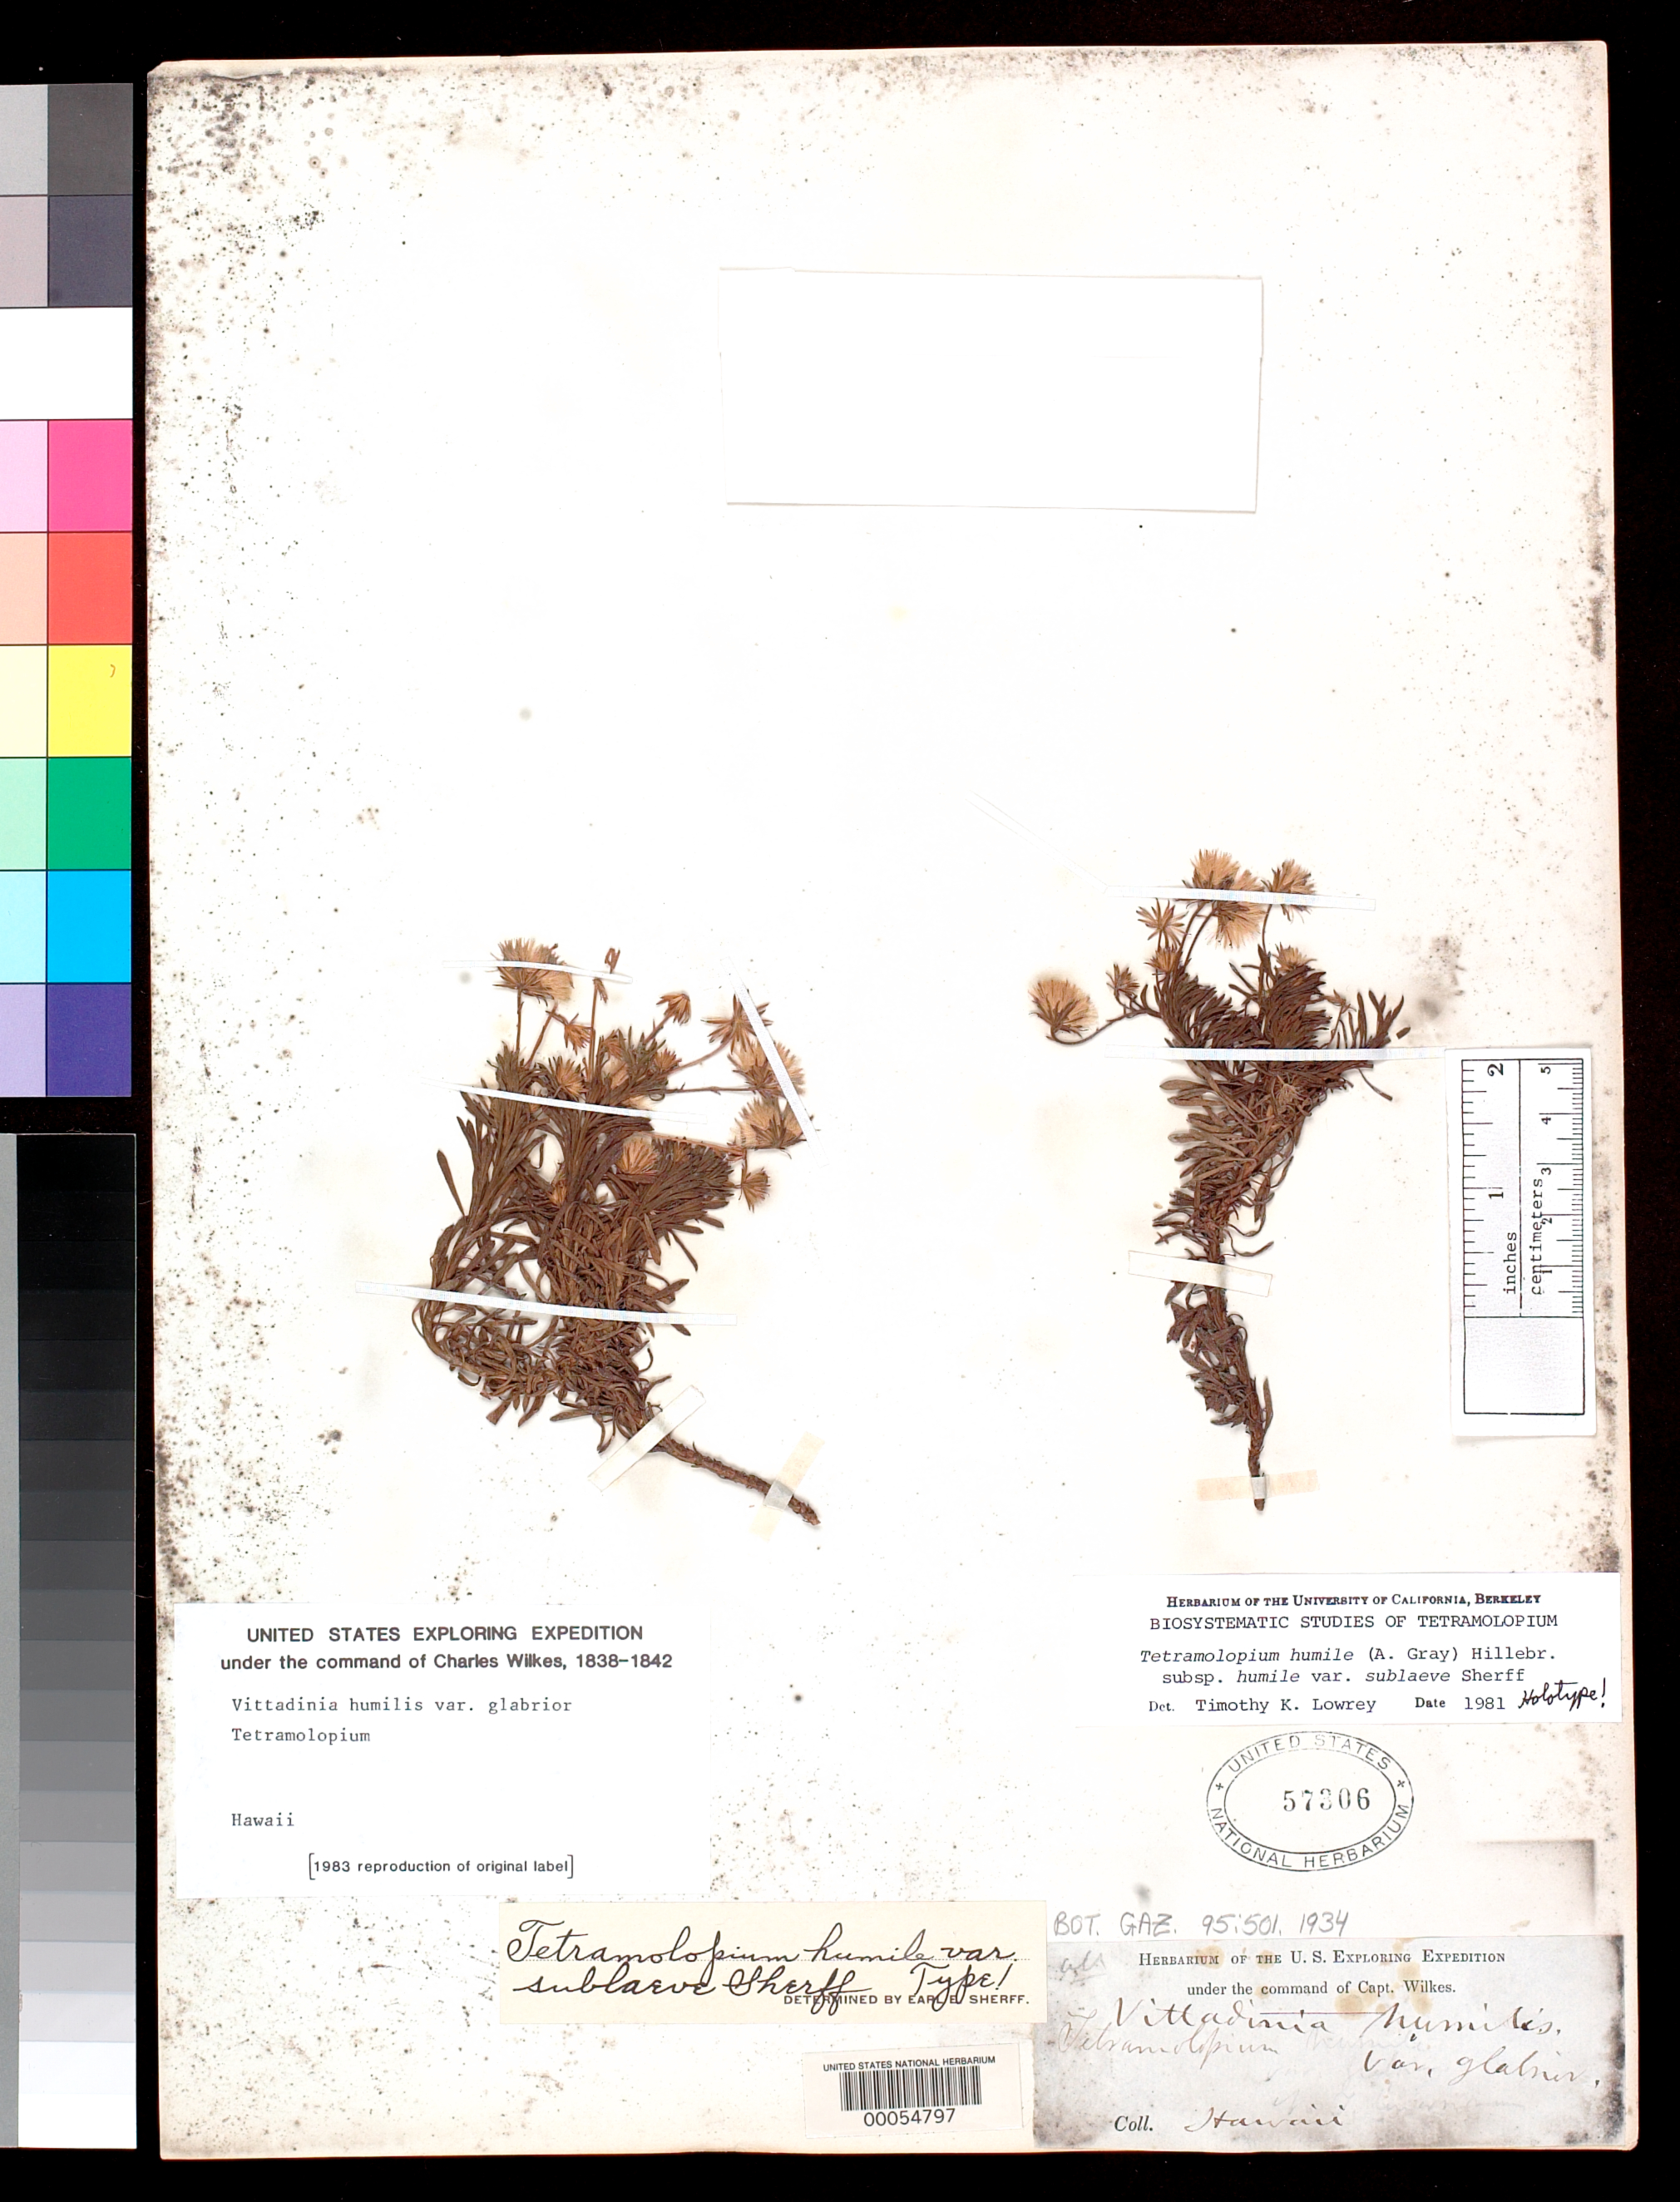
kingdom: Plantae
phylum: Tracheophyta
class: Magnoliopsida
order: Asterales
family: Asteraceae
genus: Tetramolopium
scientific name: Tetramolopium humile subsp. humile var. sublaeve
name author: Sherff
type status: Holotype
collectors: Wilkes Explor. Exped.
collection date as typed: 1840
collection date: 1840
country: United States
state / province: Hawaii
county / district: Hawaii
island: Hawaii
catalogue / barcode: US 57306